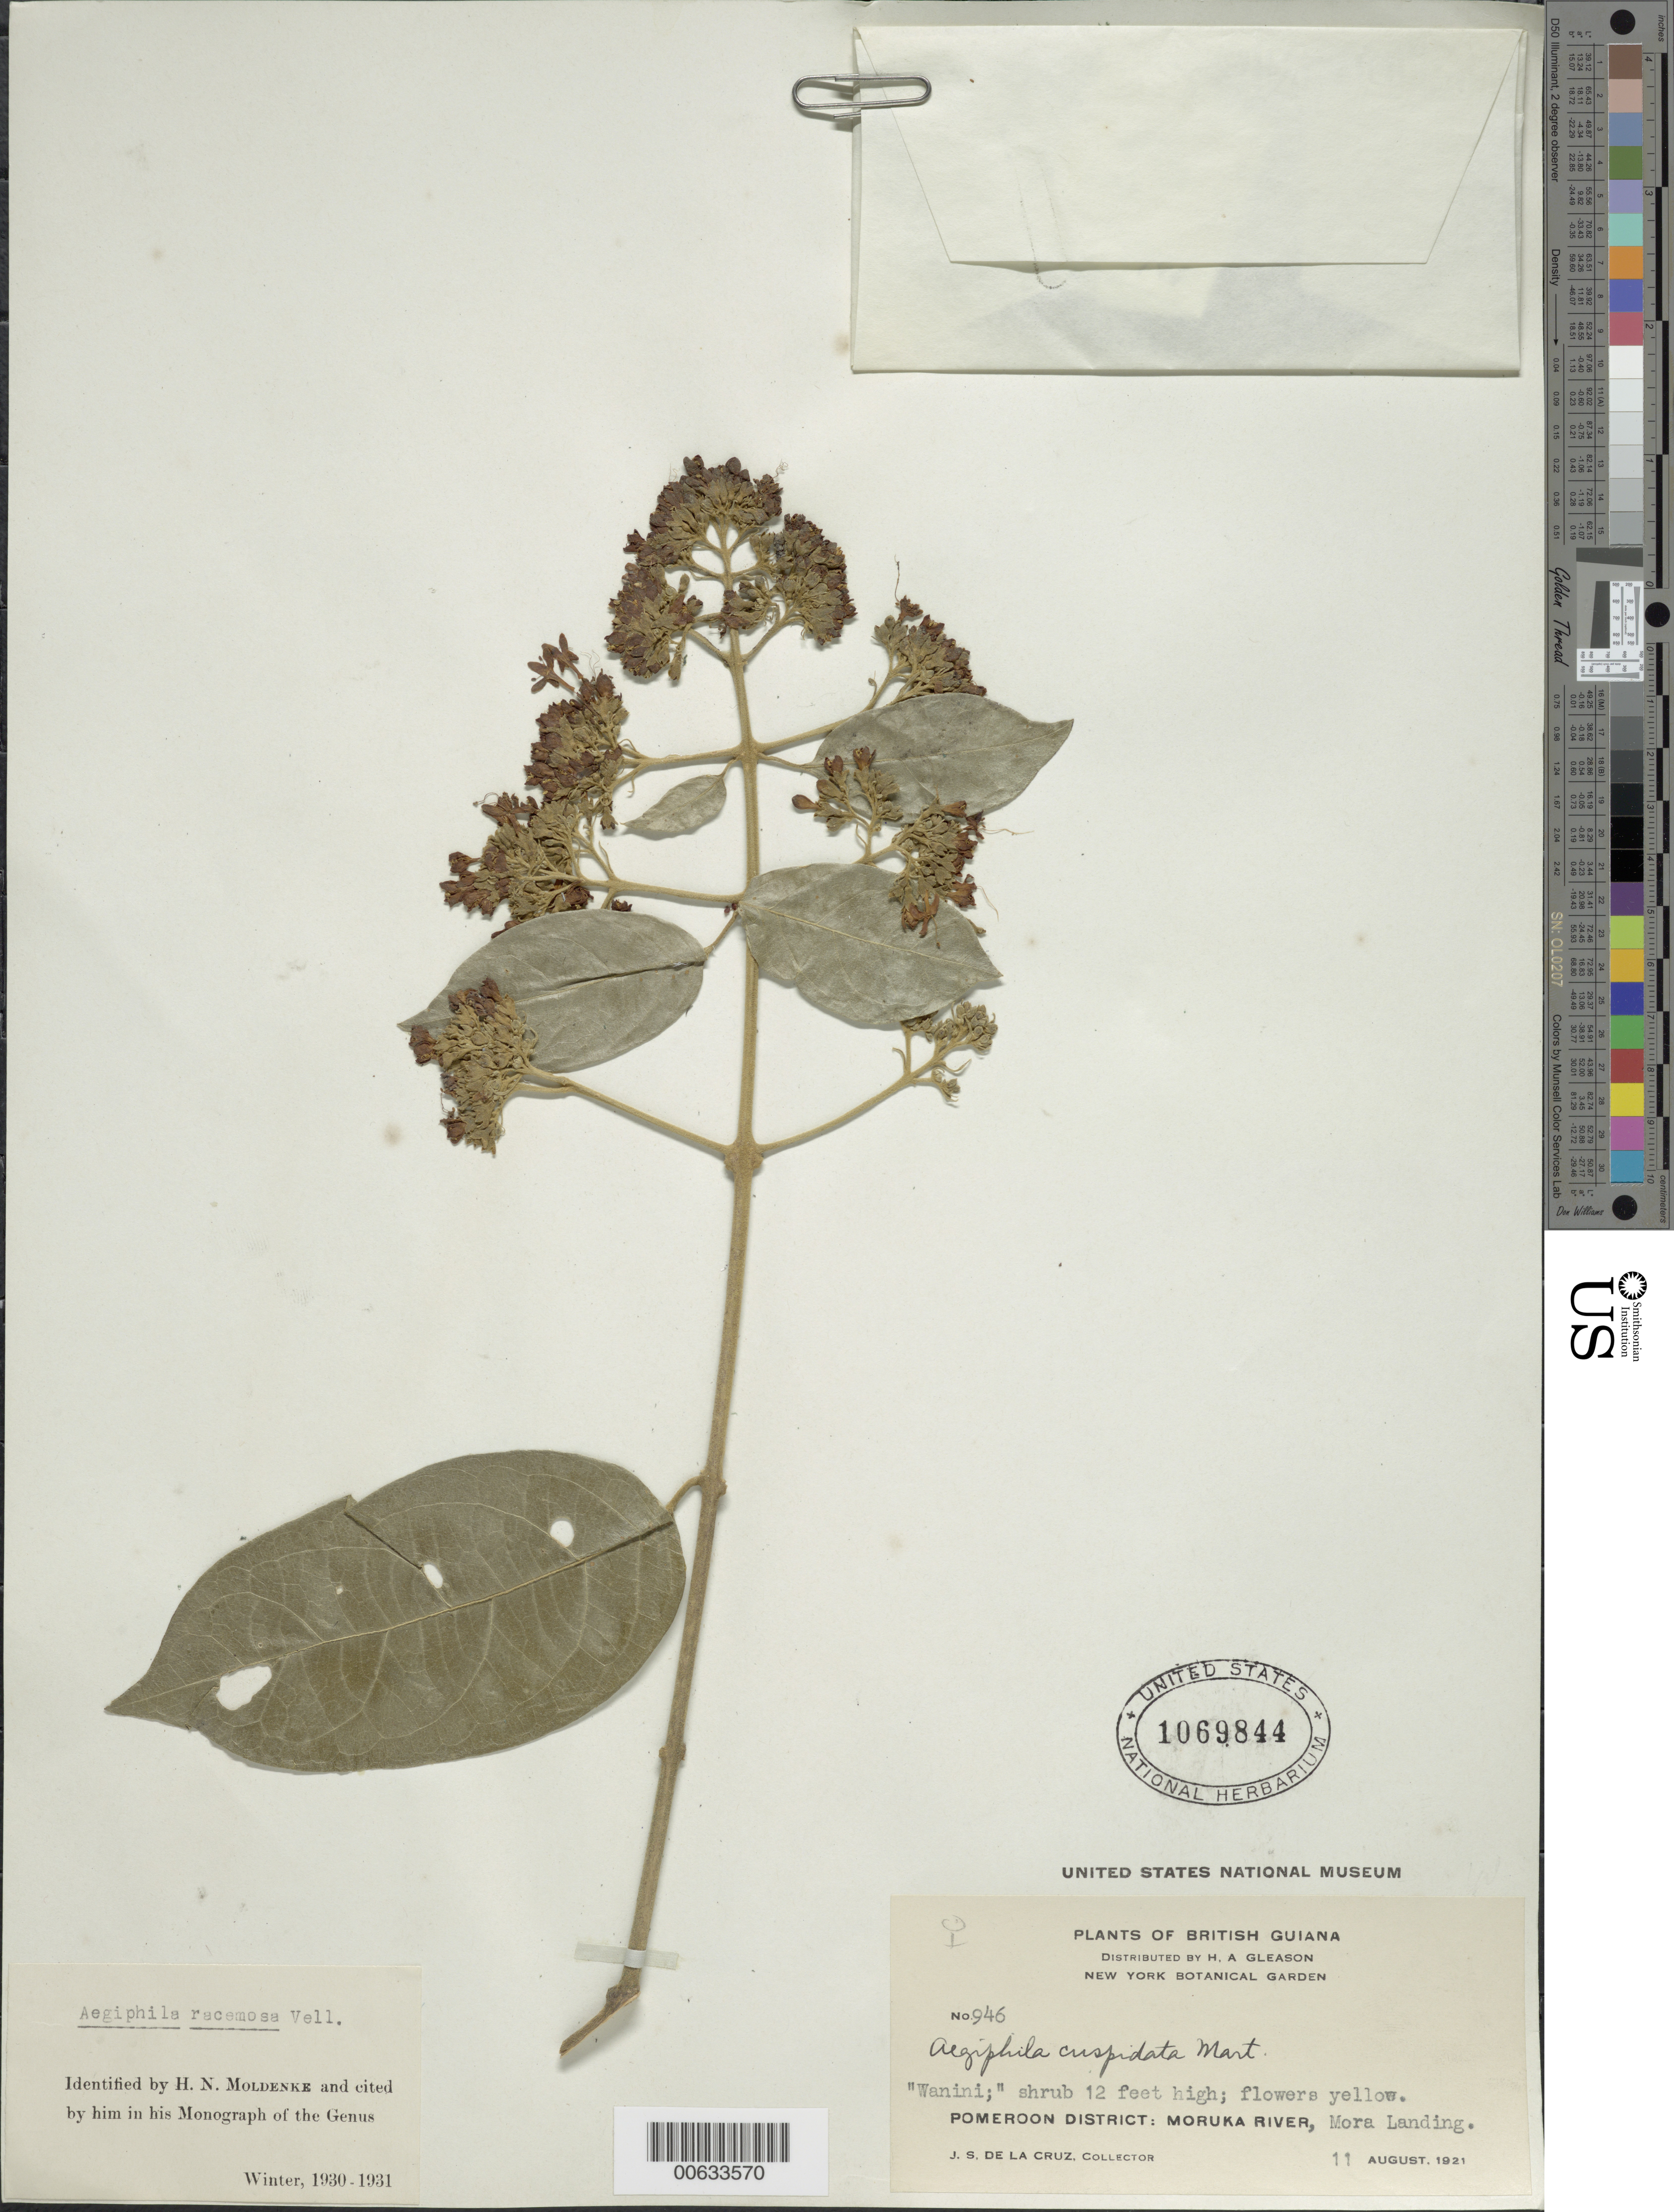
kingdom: Plantae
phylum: Tracheophyta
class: Magnoliopsida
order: Lamiales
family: Lamiaceae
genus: Aegiphila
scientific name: Aegiphila racemosa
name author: Vell.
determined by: Moldenke, H. N.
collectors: J. S. de la Cruz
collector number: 946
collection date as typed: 11-Aug-21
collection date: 1921-08-11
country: Guyana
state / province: Barima-Waini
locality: Mora Landing, Moruka R., Pomeroon Dist.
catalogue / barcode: US 1069844